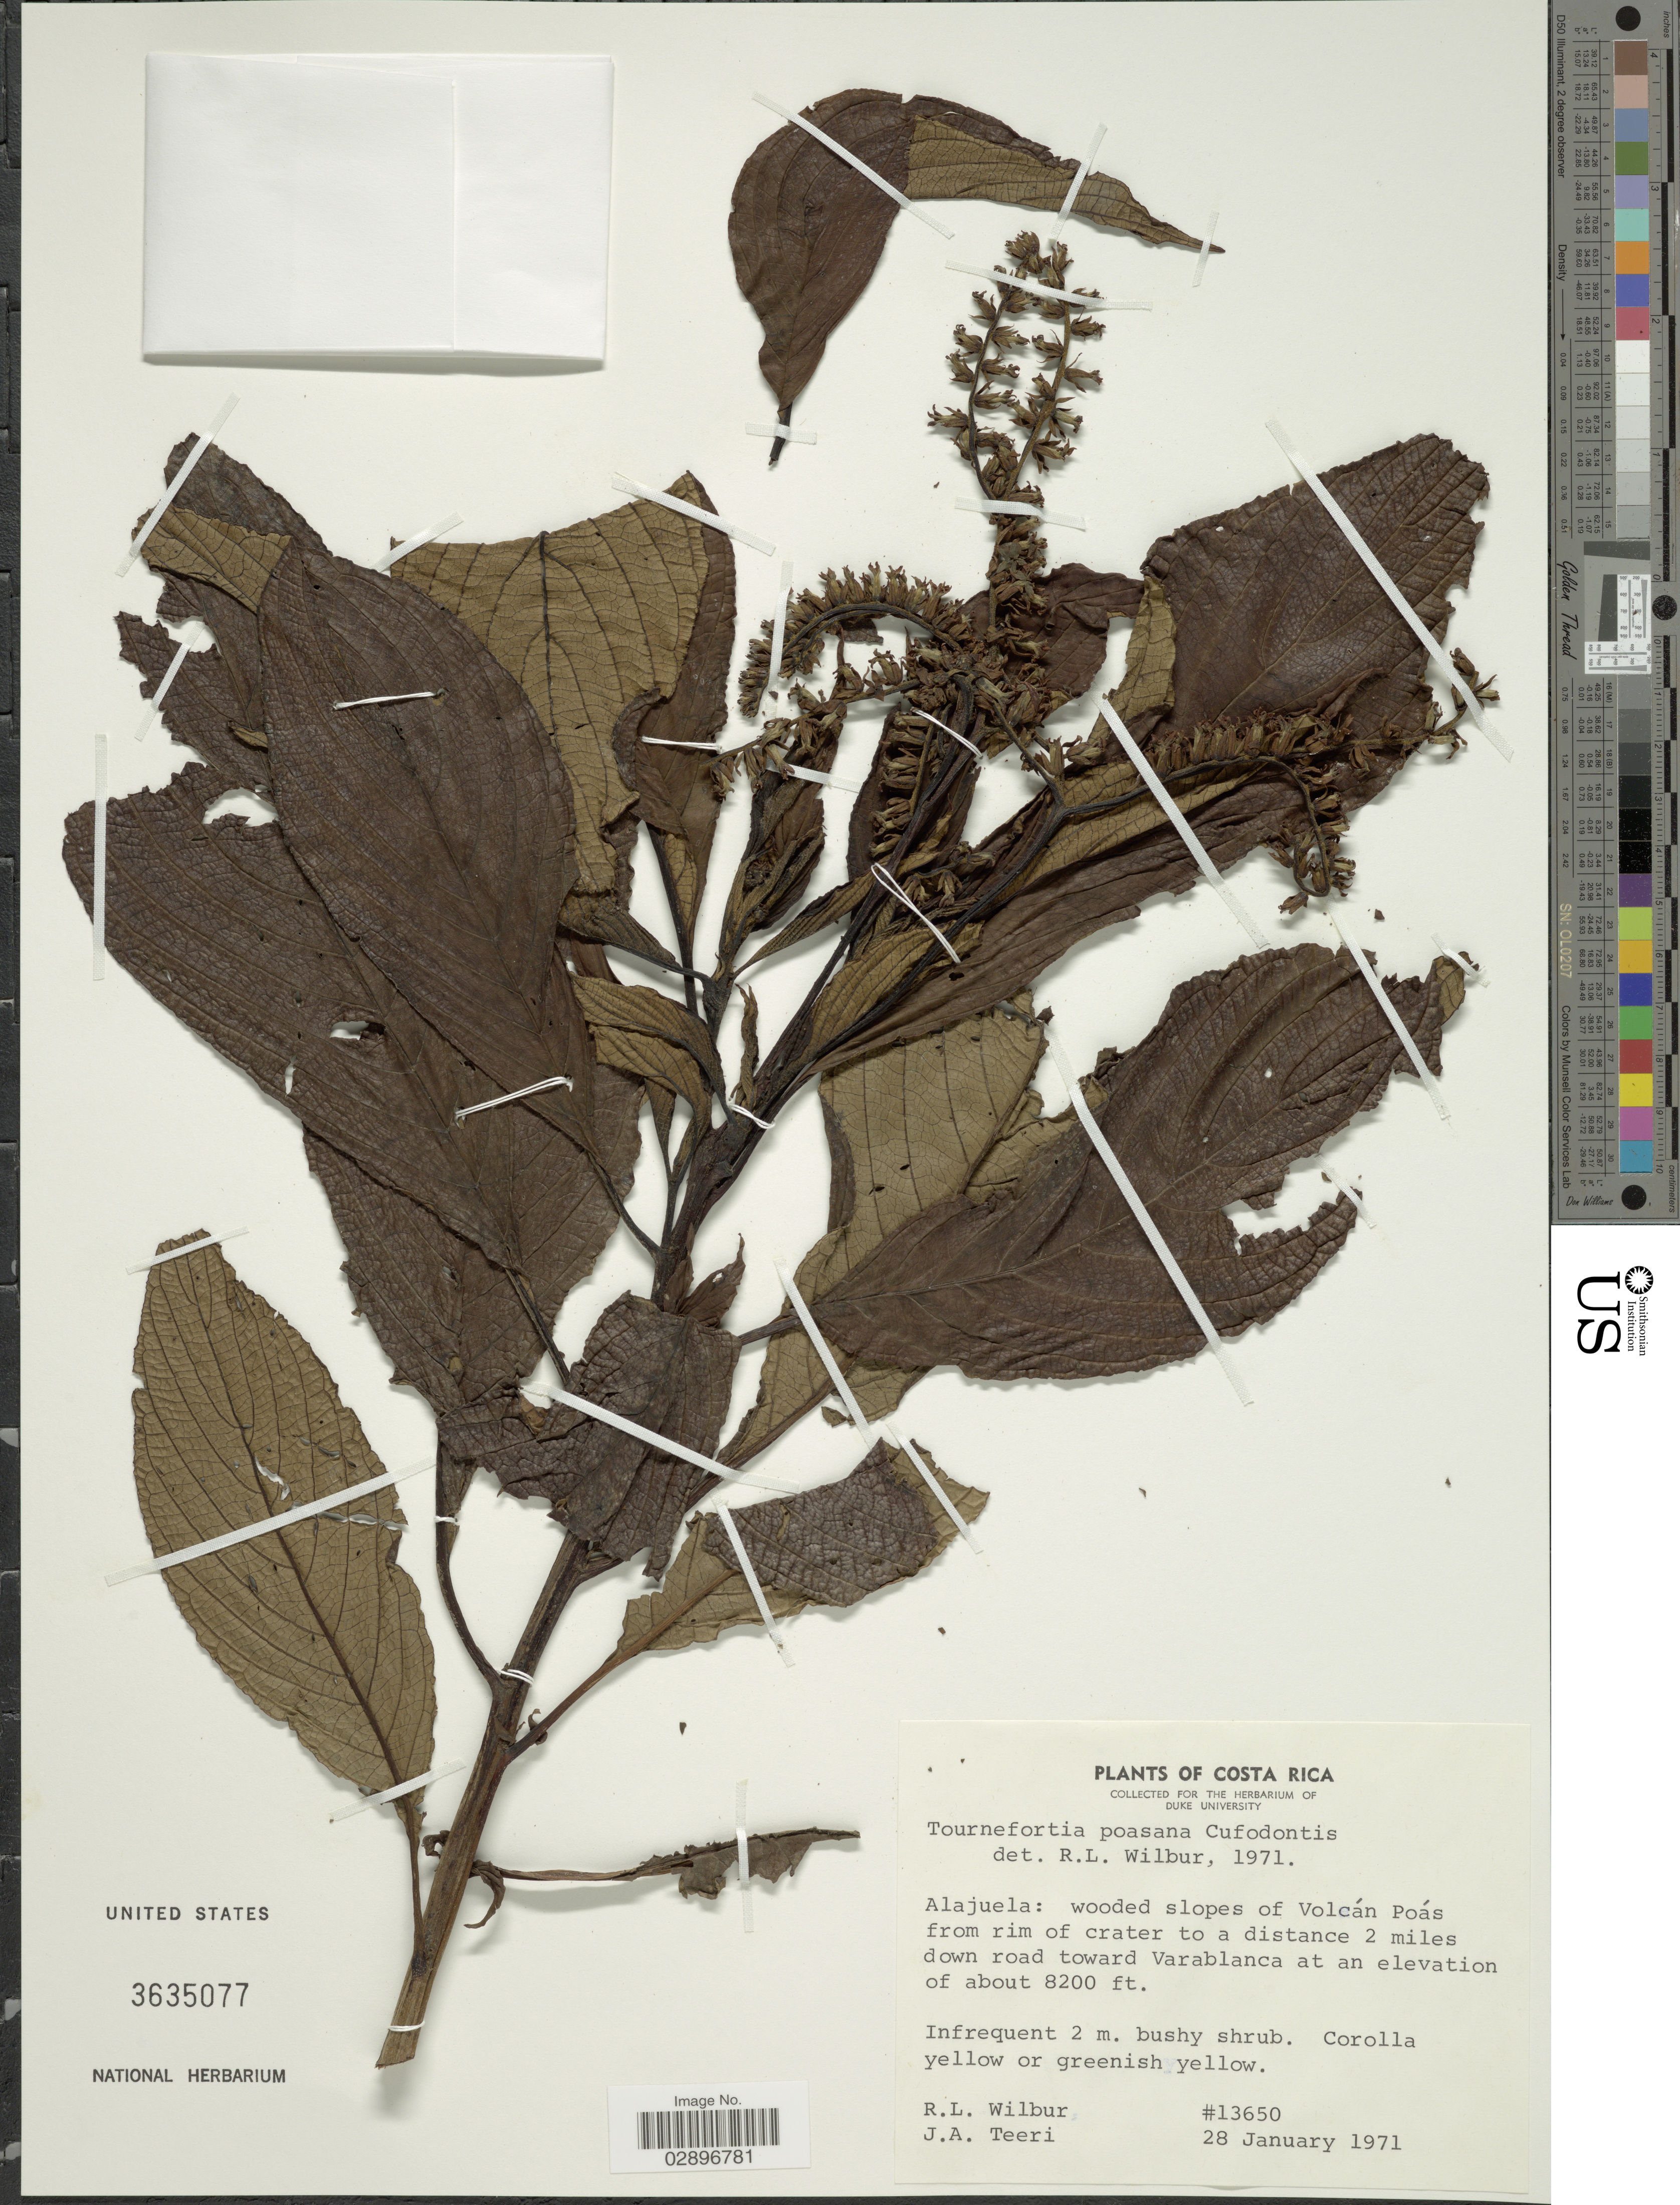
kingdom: Plantae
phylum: Tracheophyta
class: Magnoliopsida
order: Boraginales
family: Heliotropiaceae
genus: Tournefortia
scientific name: Tournefortia subspicata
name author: Donn. Sm.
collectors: R. L. Wilbur & J. Teeri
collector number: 13650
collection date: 1971-01-28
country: Costa Rica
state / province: Alajuela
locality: Wooded slopes of Volcán Poás from rim of crater to a distance 2 miles down road toward Varablanca.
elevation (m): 2499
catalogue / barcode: US 3635077